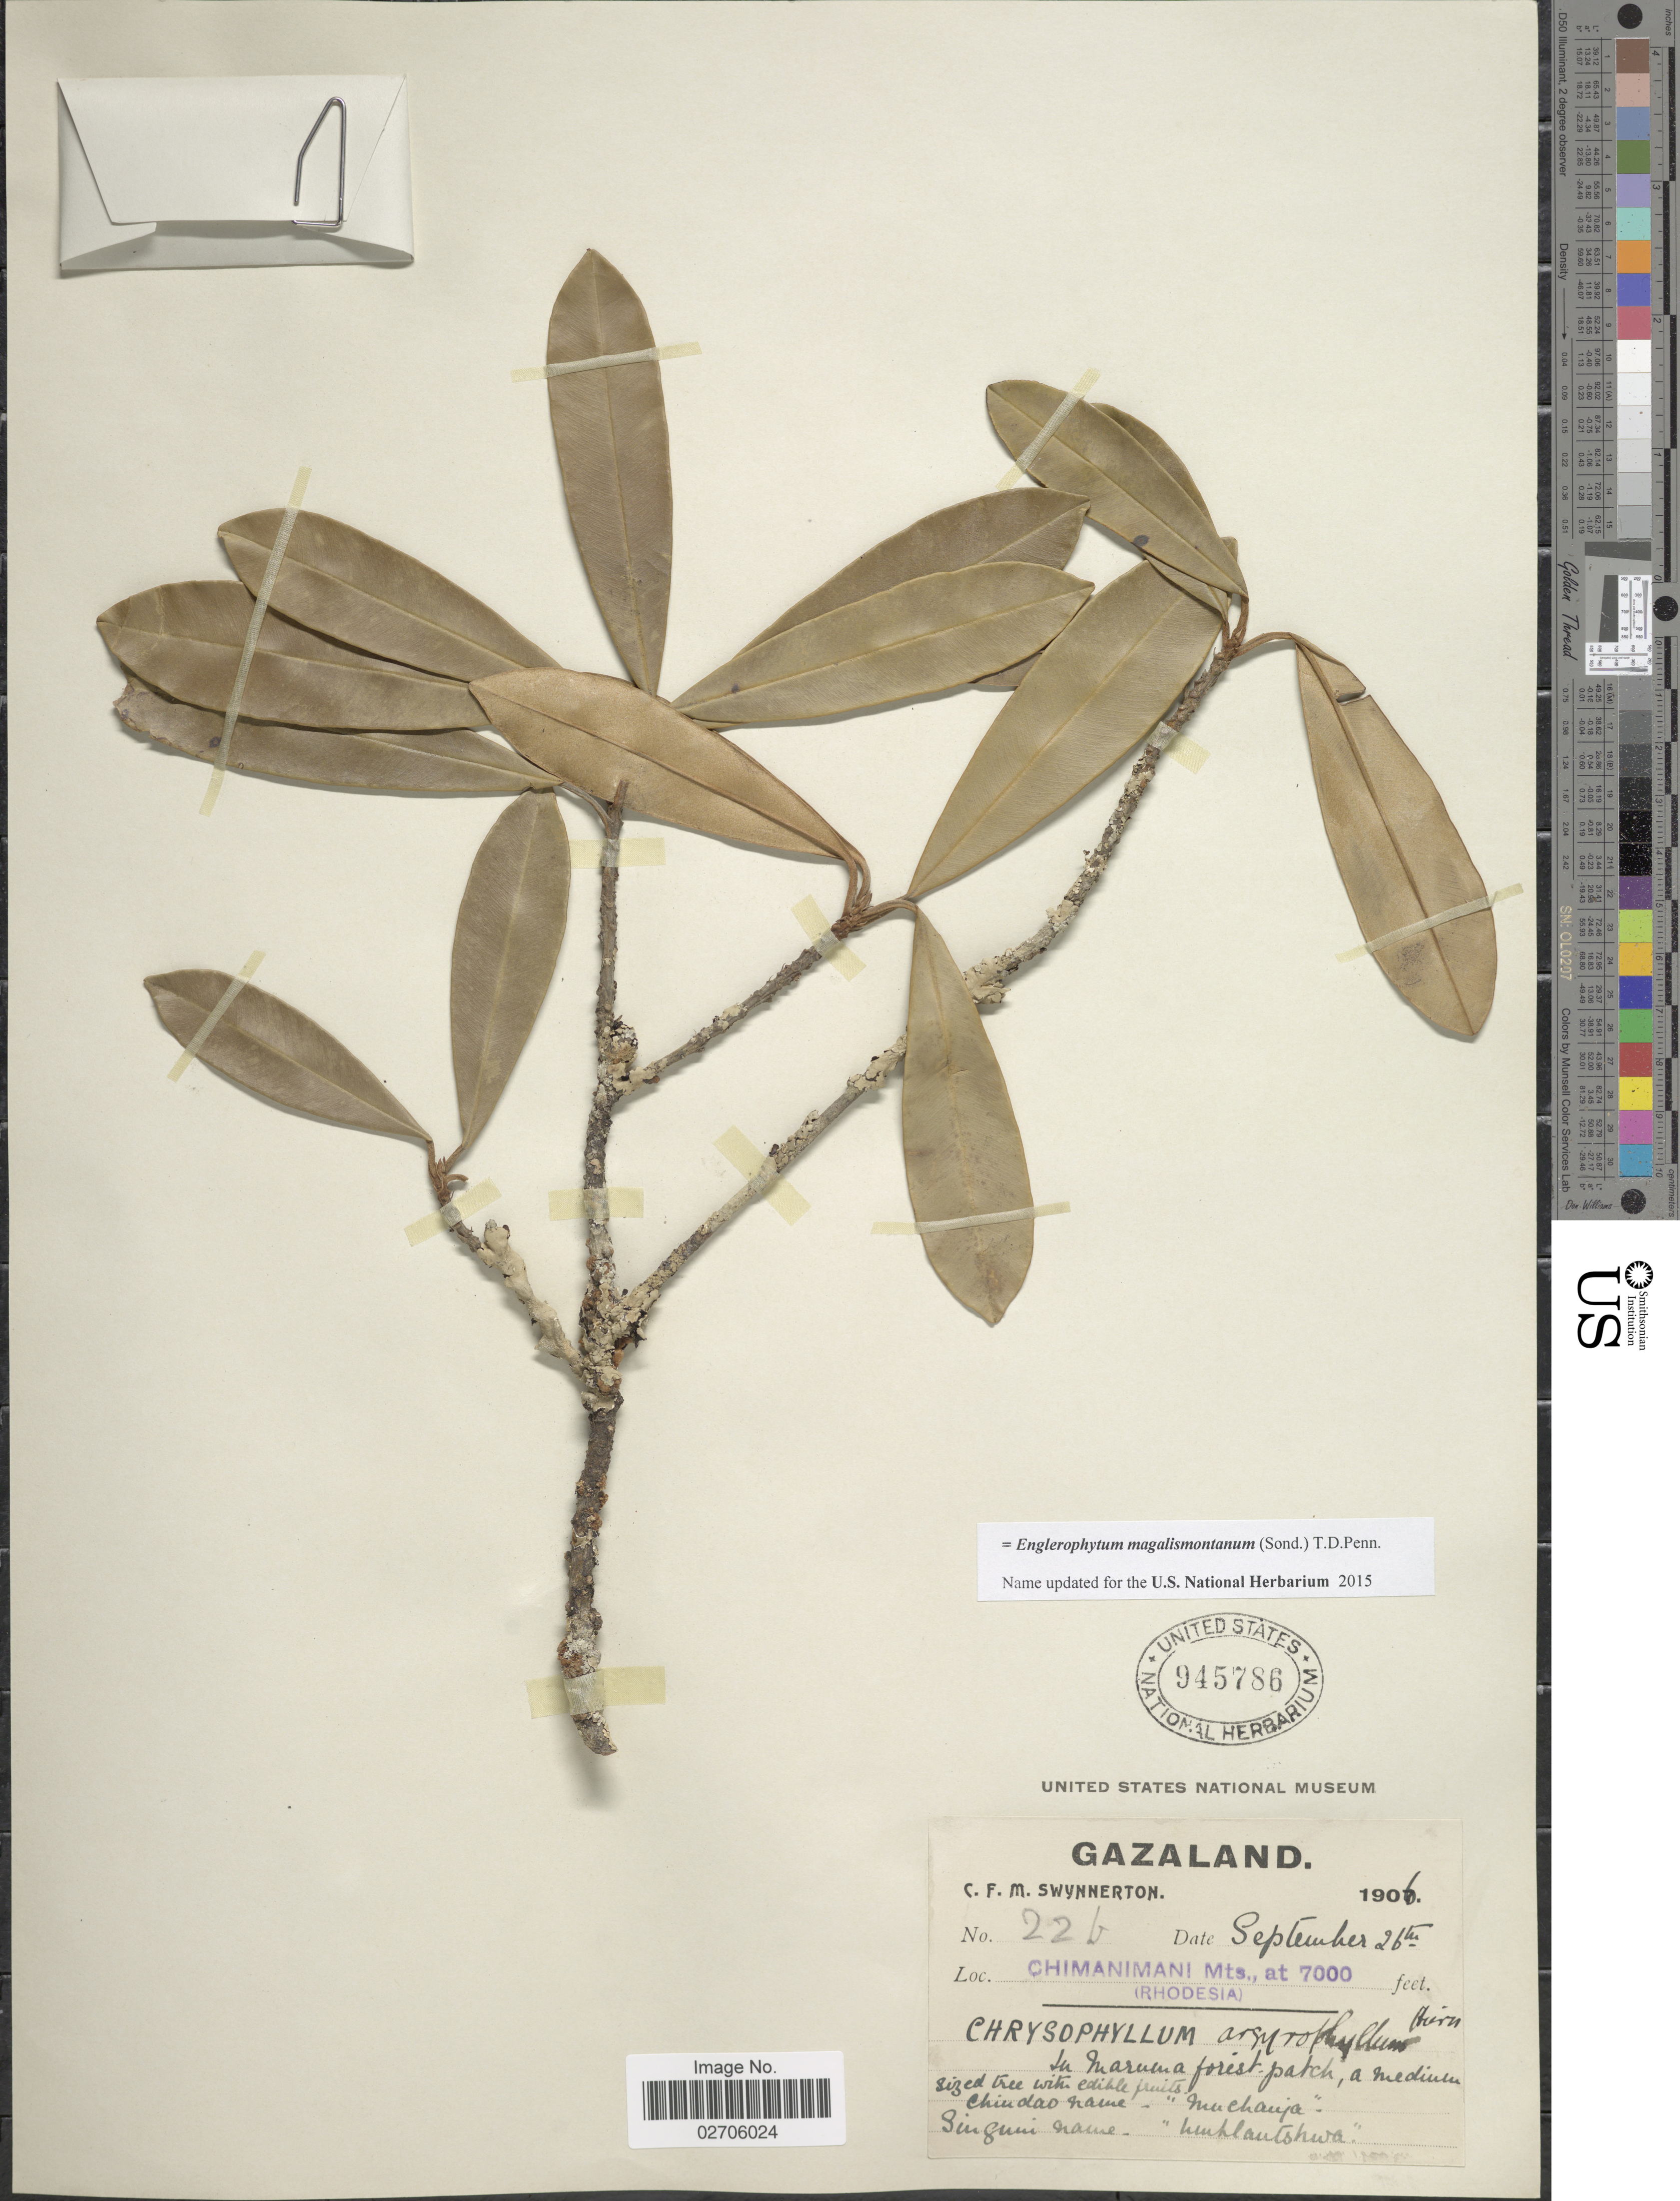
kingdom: Plantae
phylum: Tracheophyta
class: Magnoliopsida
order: Ericales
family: Sapotaceae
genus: Englerophytum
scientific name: Englerophytum magalismontanum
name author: (Sond.) T.D. Penn.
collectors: C. Swynnerton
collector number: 226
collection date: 1906-09-26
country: Zimbabwe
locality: Gazaland. Chimanimani Mts.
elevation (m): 2134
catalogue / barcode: US 945786